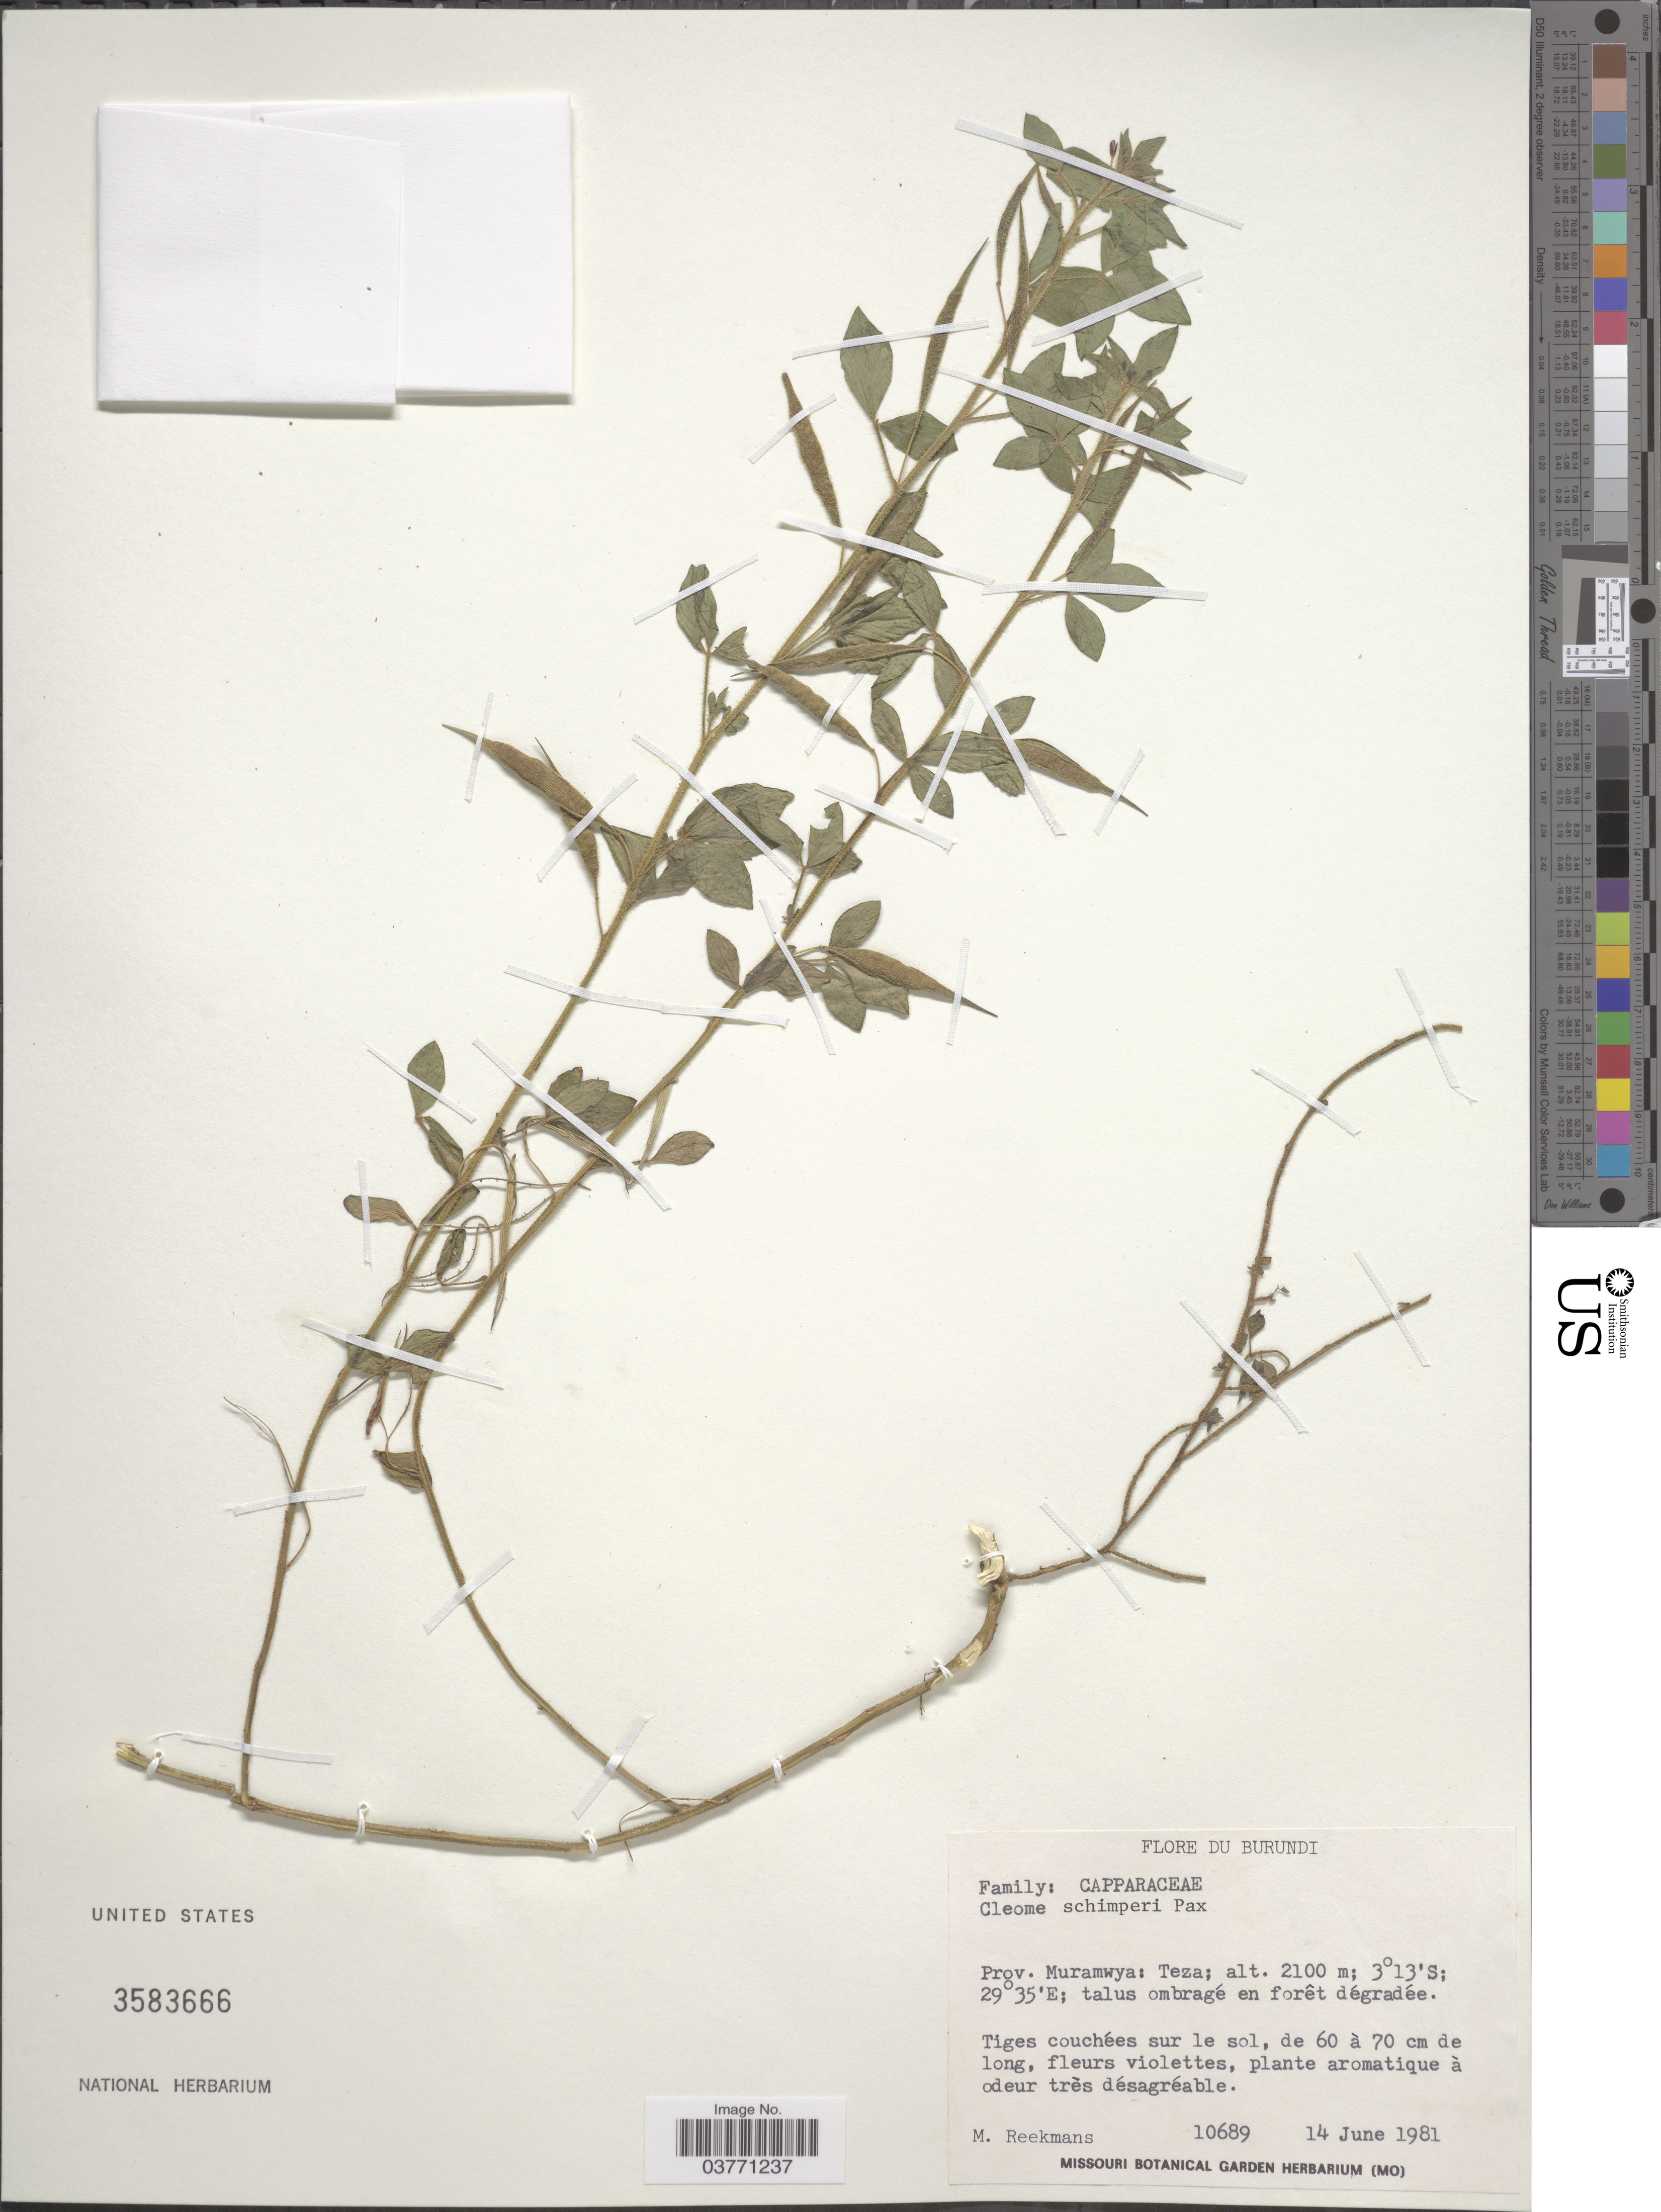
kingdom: Plantae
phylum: Tracheophyta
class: Magnoliopsida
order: Brassicales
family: Cleomaceae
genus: Sieruela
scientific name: Sieruela schimperi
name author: (Pax) Roalson & J.C. Hall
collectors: M. Reekmans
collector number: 10689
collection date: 1981-06-14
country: Burundi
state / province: Muramvya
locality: Prov. Muramwya: Teza.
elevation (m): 2100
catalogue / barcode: US 3583666